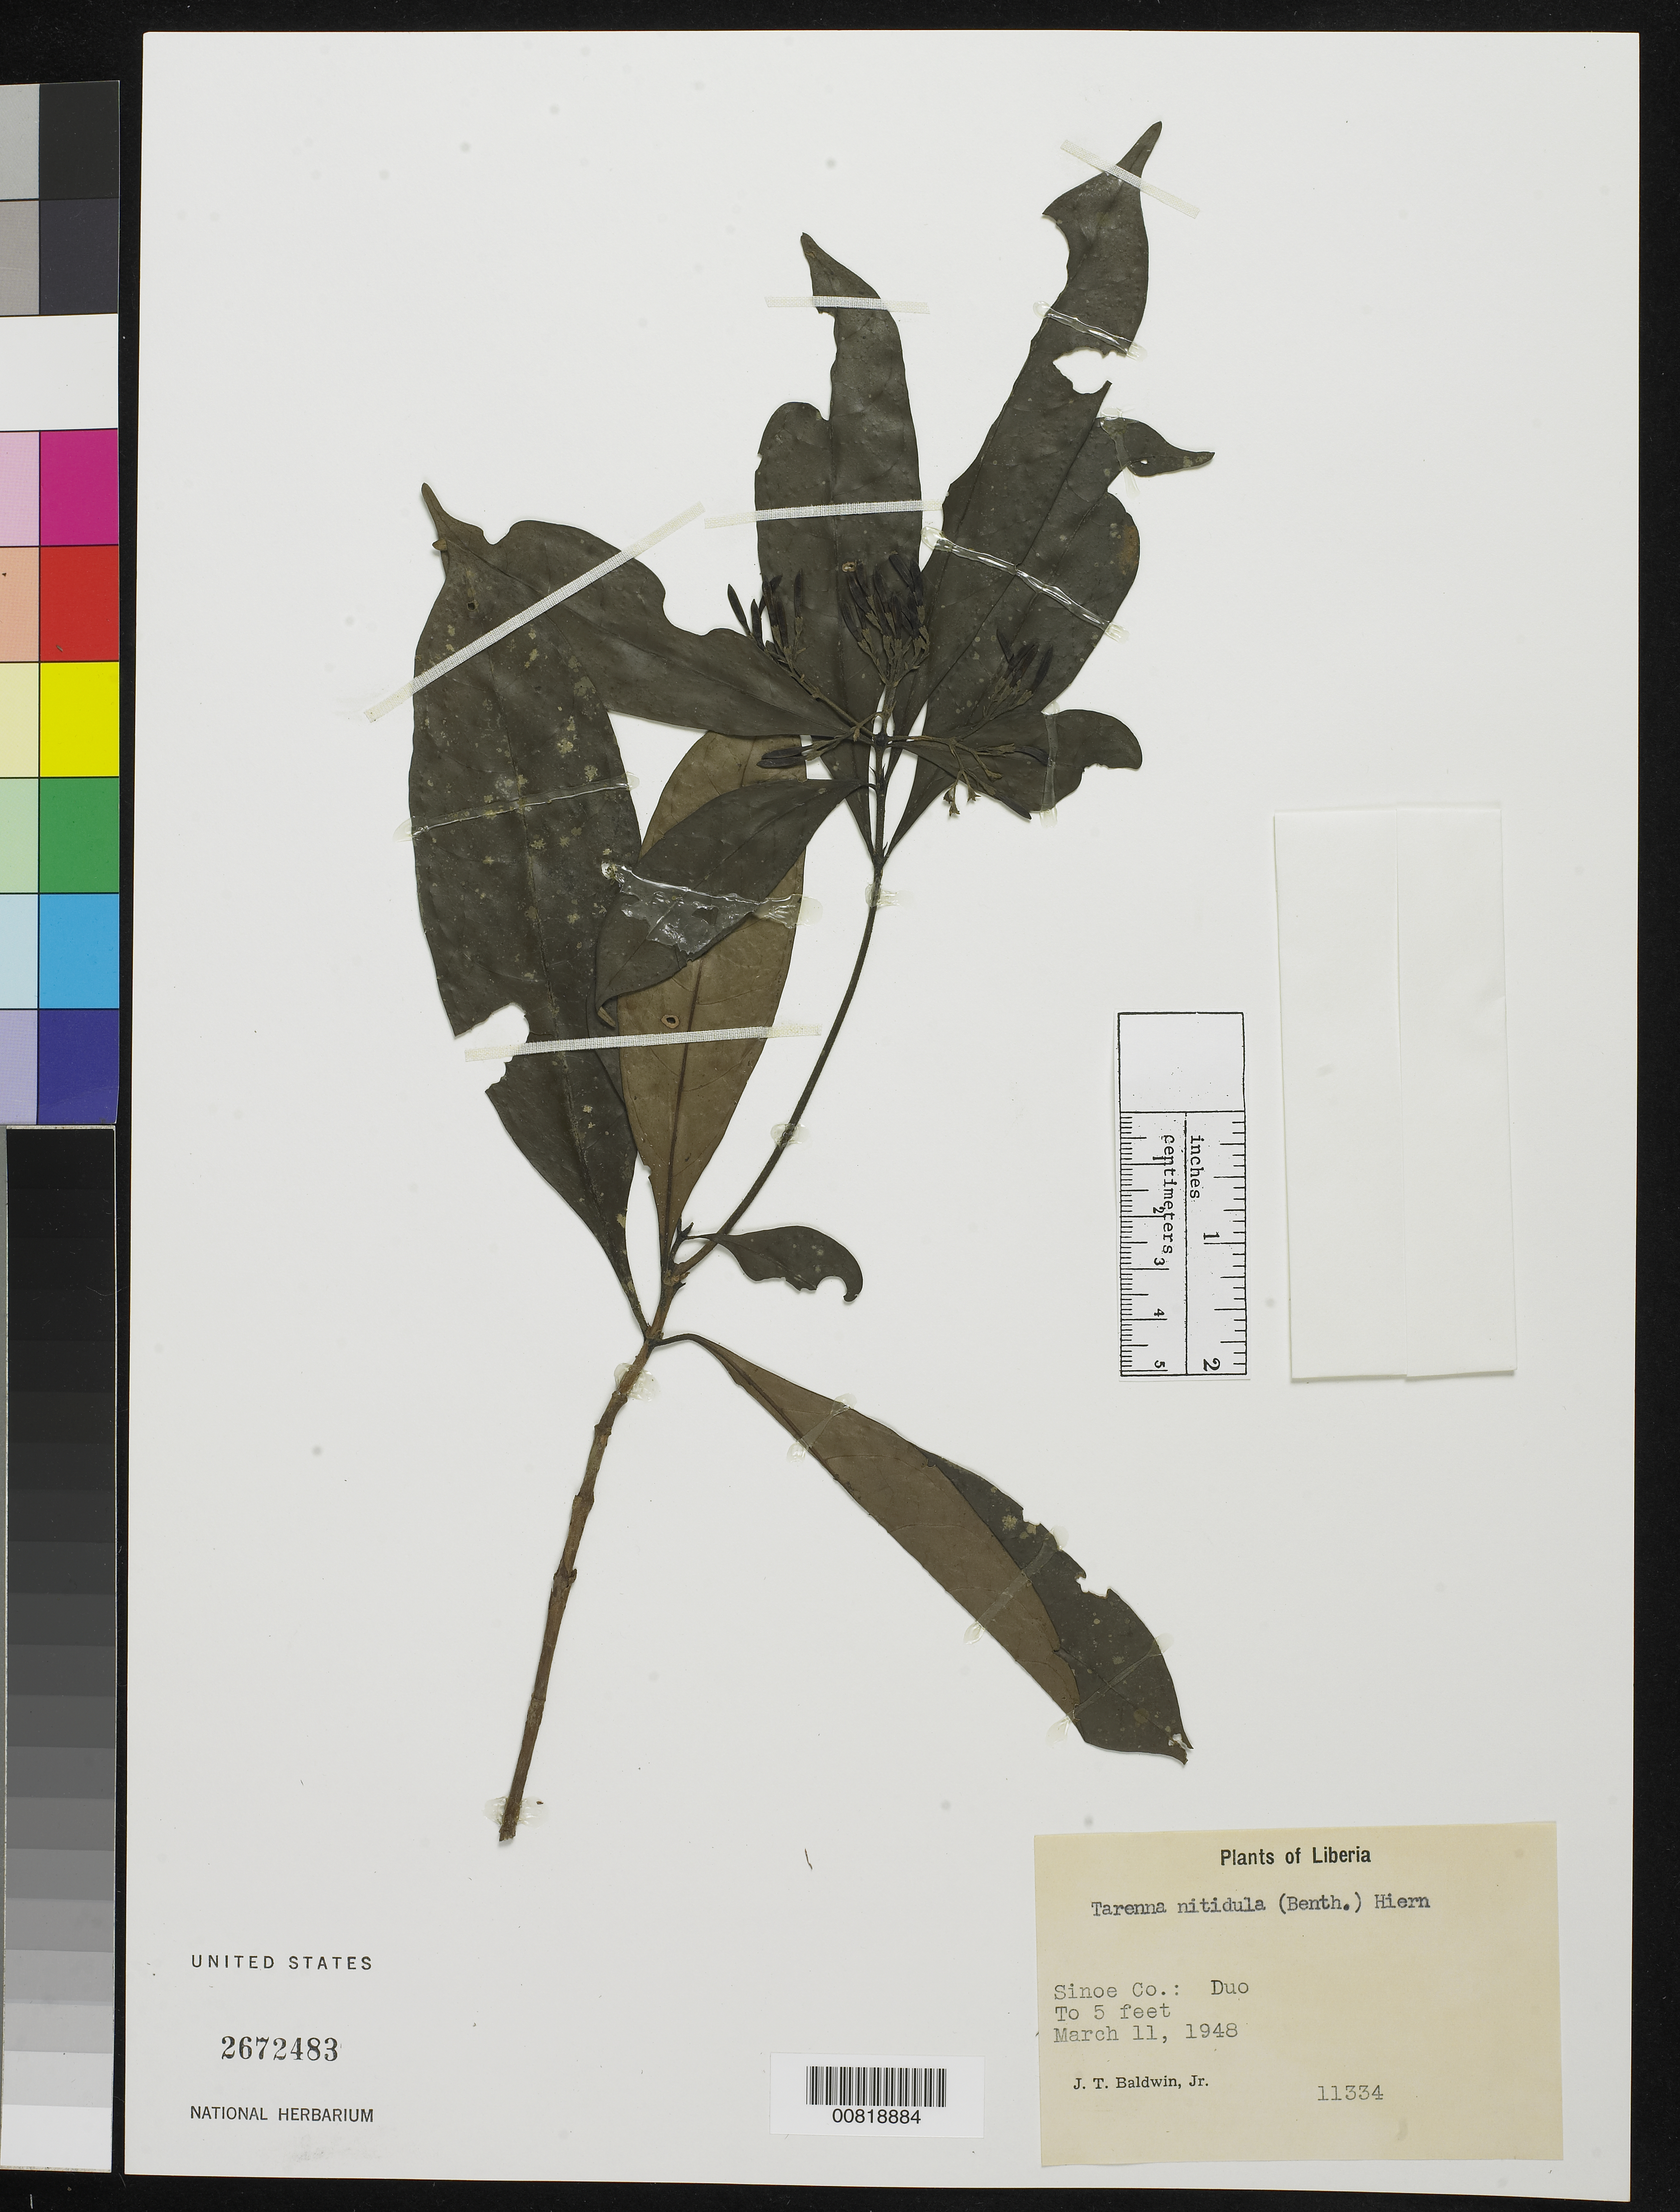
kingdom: Plantae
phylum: Tracheophyta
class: Magnoliopsida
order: Gentianales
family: Rubiaceae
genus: Tarenna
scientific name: Tarenna nitidula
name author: (Benth.) Hiern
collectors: J. T. Baldwin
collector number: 11334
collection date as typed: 11 Mar 1948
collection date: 1948-03-11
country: Liberia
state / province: Sinoe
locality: Duo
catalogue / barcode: US 2672483